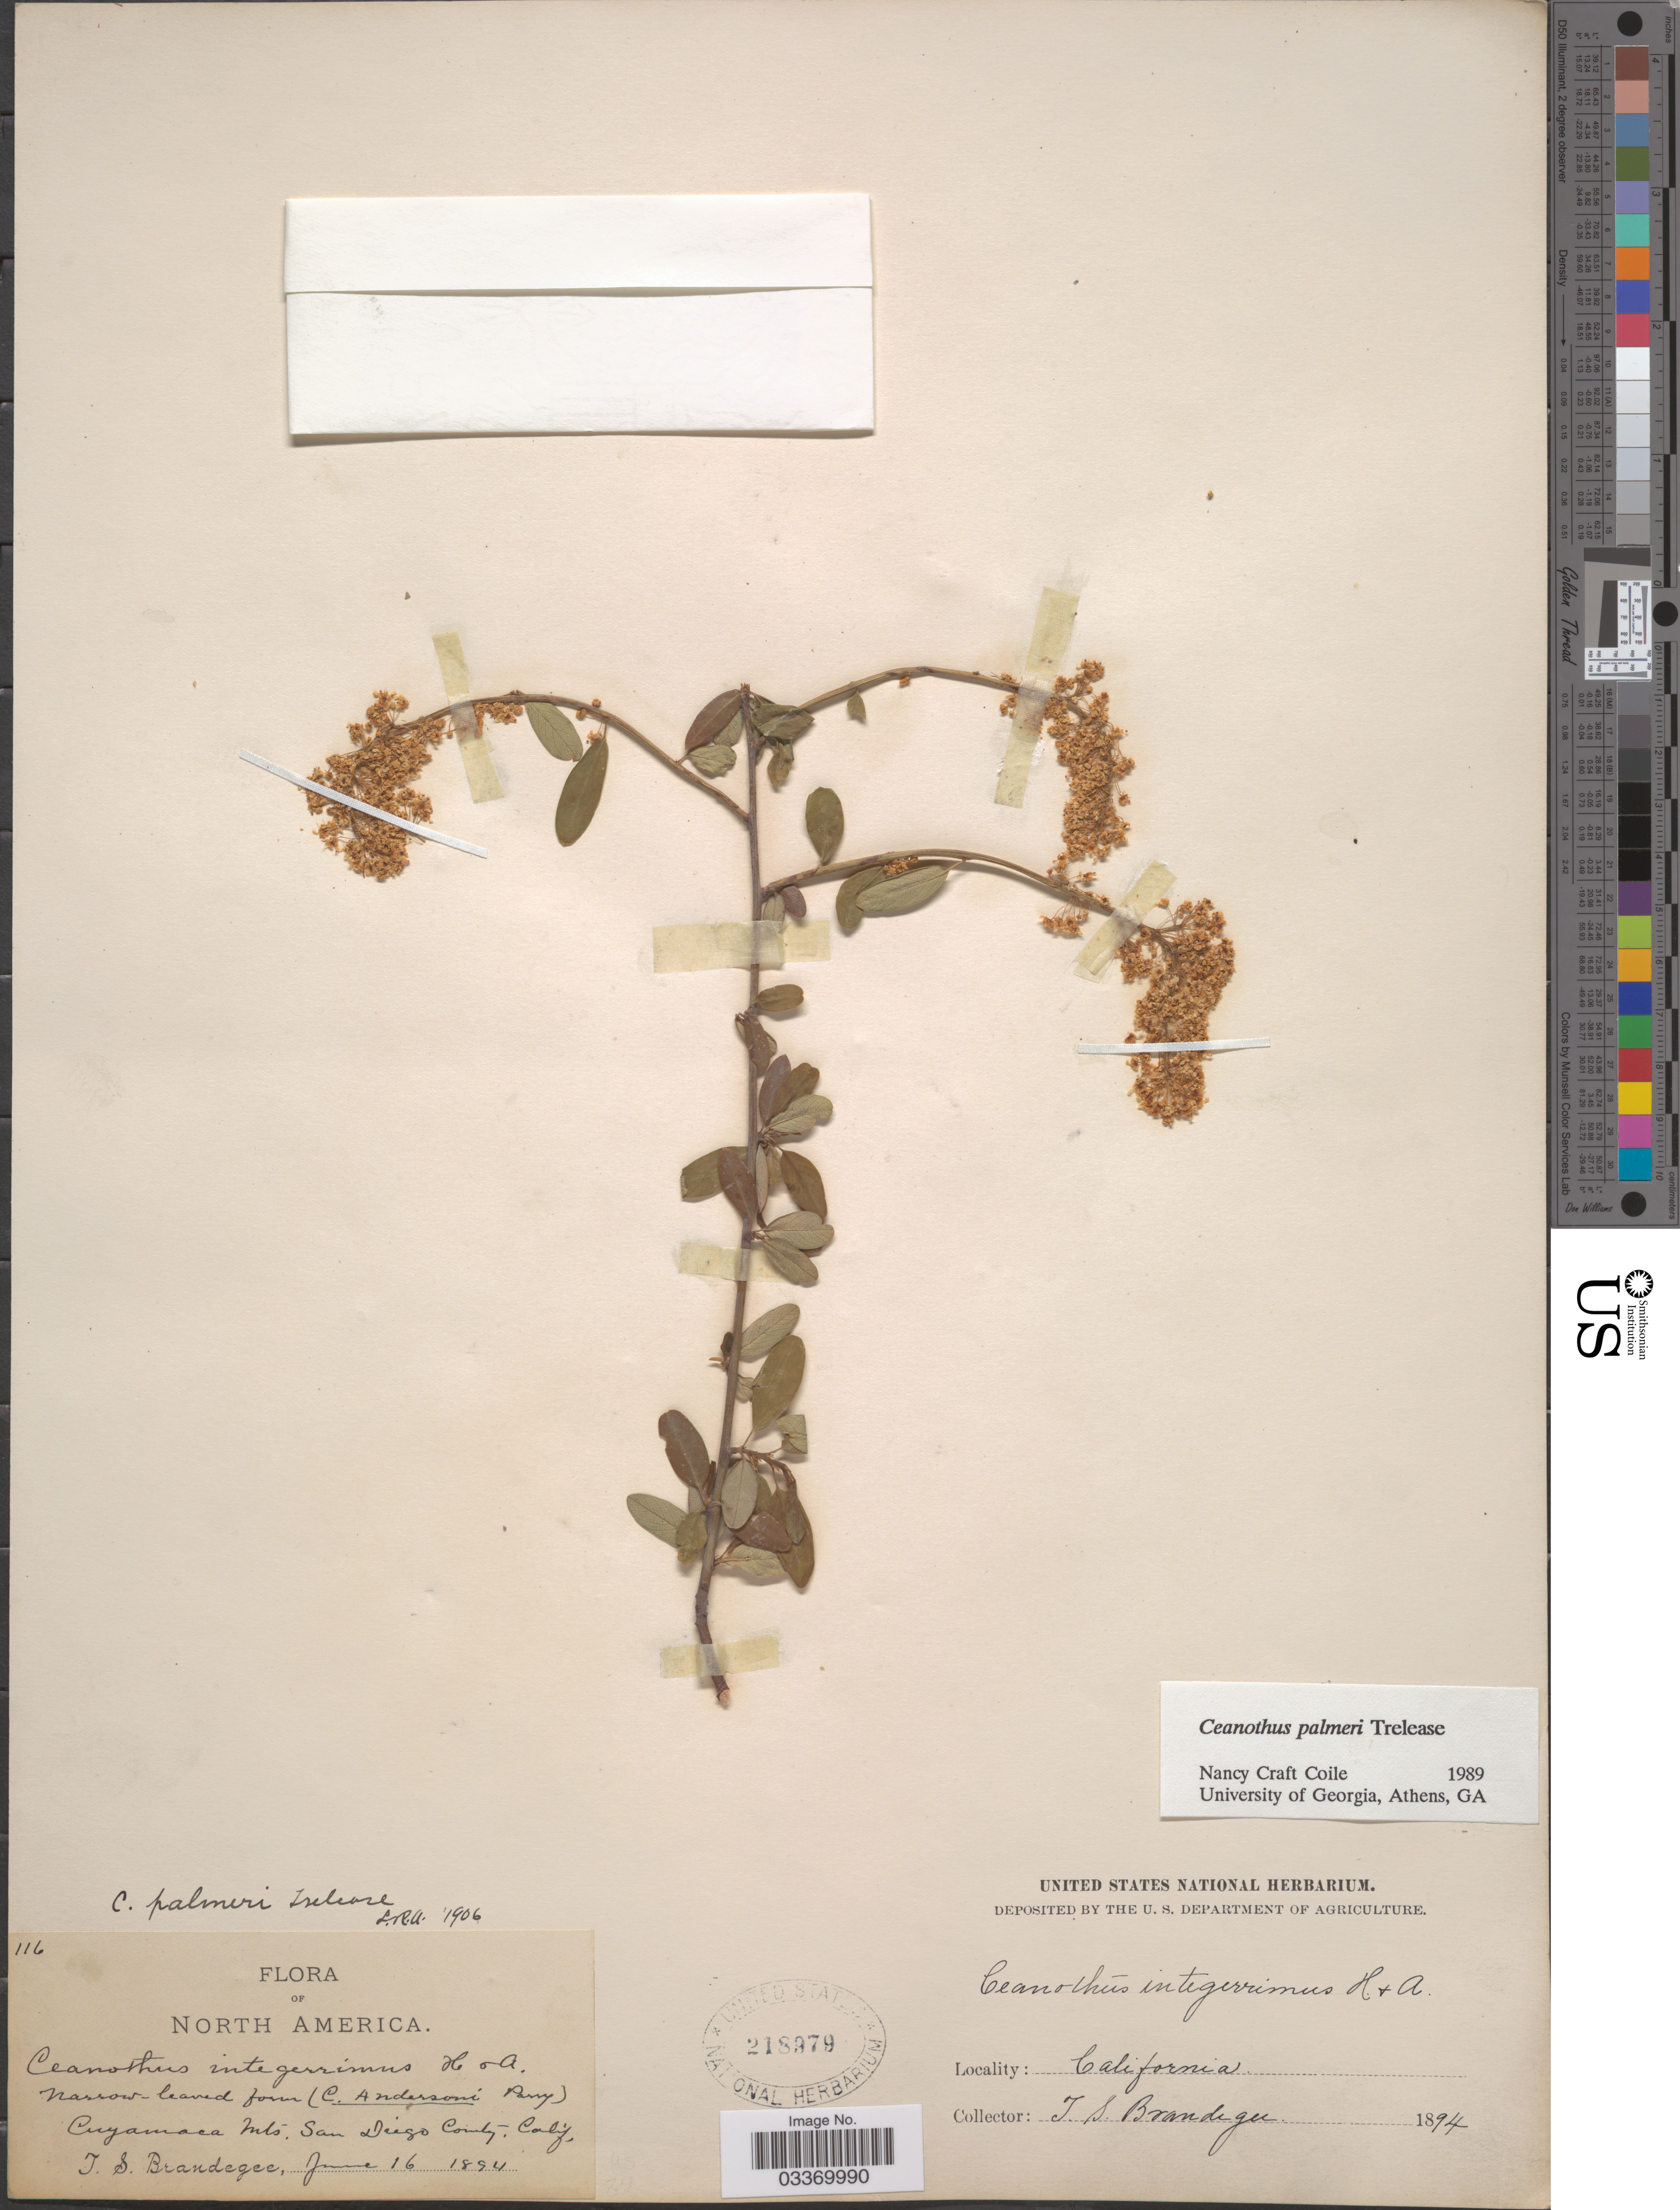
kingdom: Plantae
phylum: Tracheophyta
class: Magnoliopsida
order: Rosales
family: Rhamnaceae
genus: Ceanothus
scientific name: Ceanothus palmeri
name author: Trel.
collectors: T. S. Brandegee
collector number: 116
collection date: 1894-06-16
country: United States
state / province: California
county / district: San Diego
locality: Cuyamaca Mts. San Diego County.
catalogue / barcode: US 218979